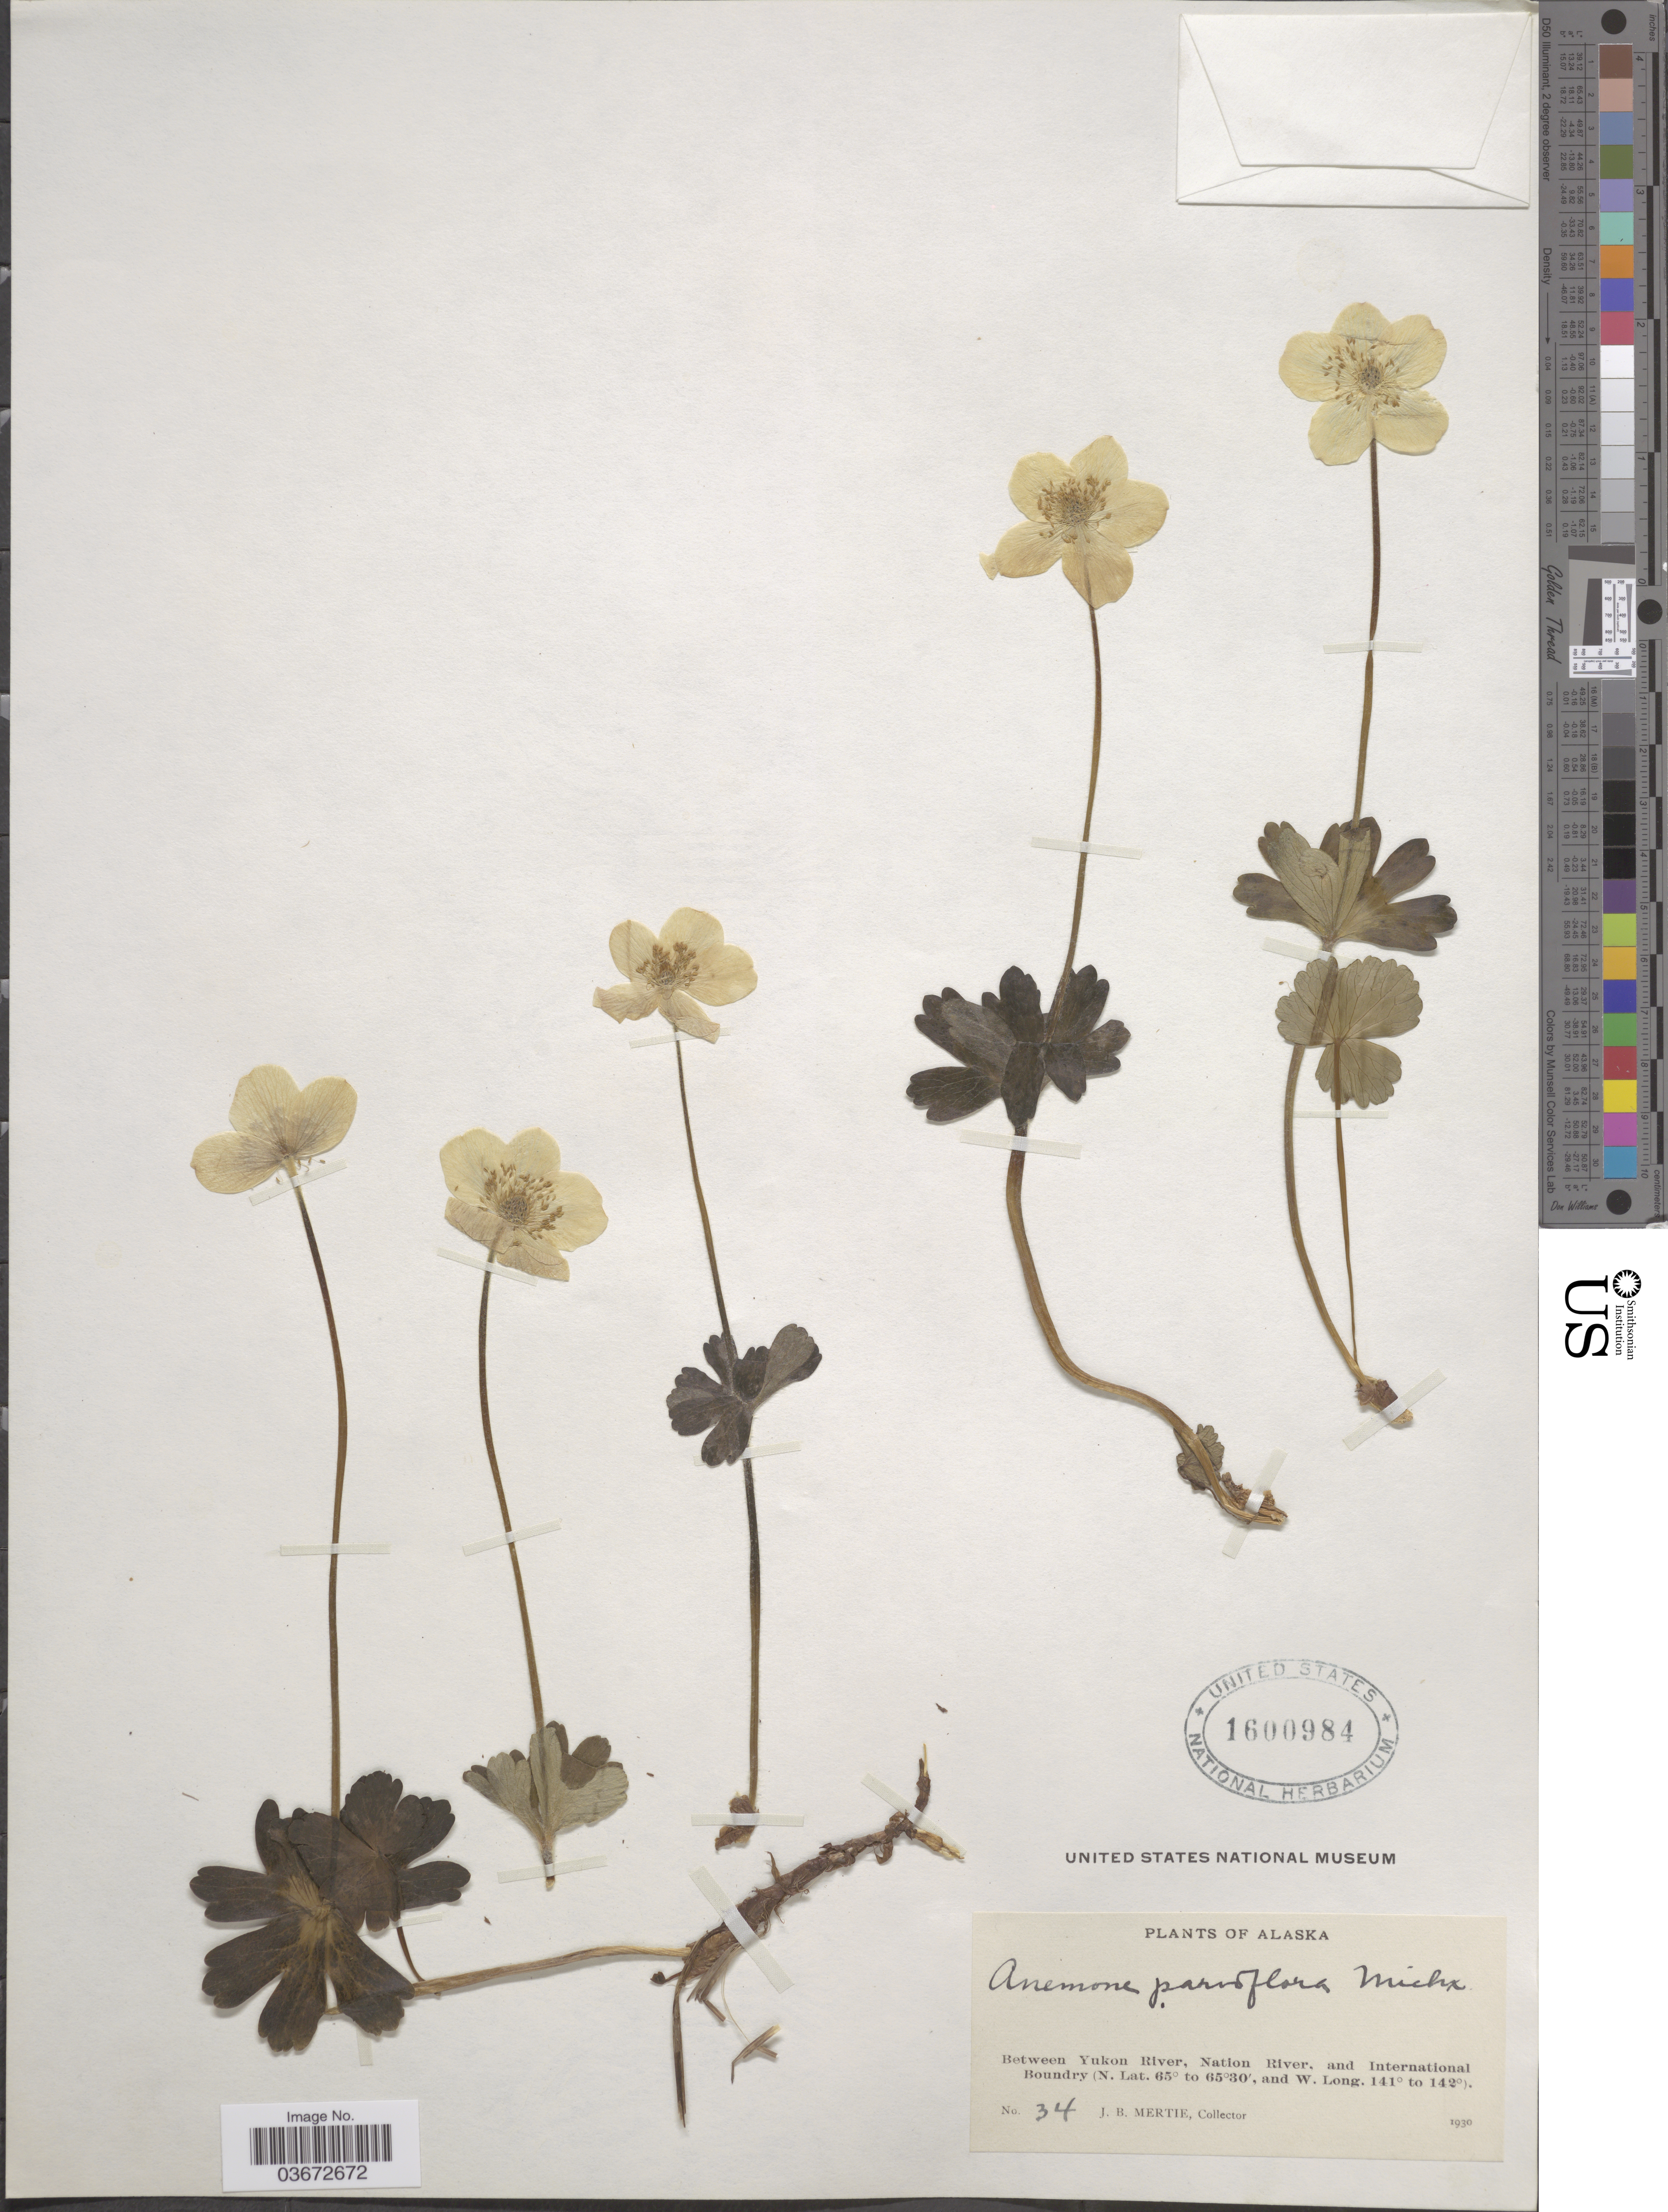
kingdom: Plantae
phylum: Tracheophyta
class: Magnoliopsida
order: Ranunculales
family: Ranunculaceae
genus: Anemone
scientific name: Anemone parviflora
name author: Michx.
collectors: J. Mertie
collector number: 34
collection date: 1930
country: United States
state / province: Alaska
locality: Between Yukon River, Nation River, and International Boundary.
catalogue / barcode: US 1600984